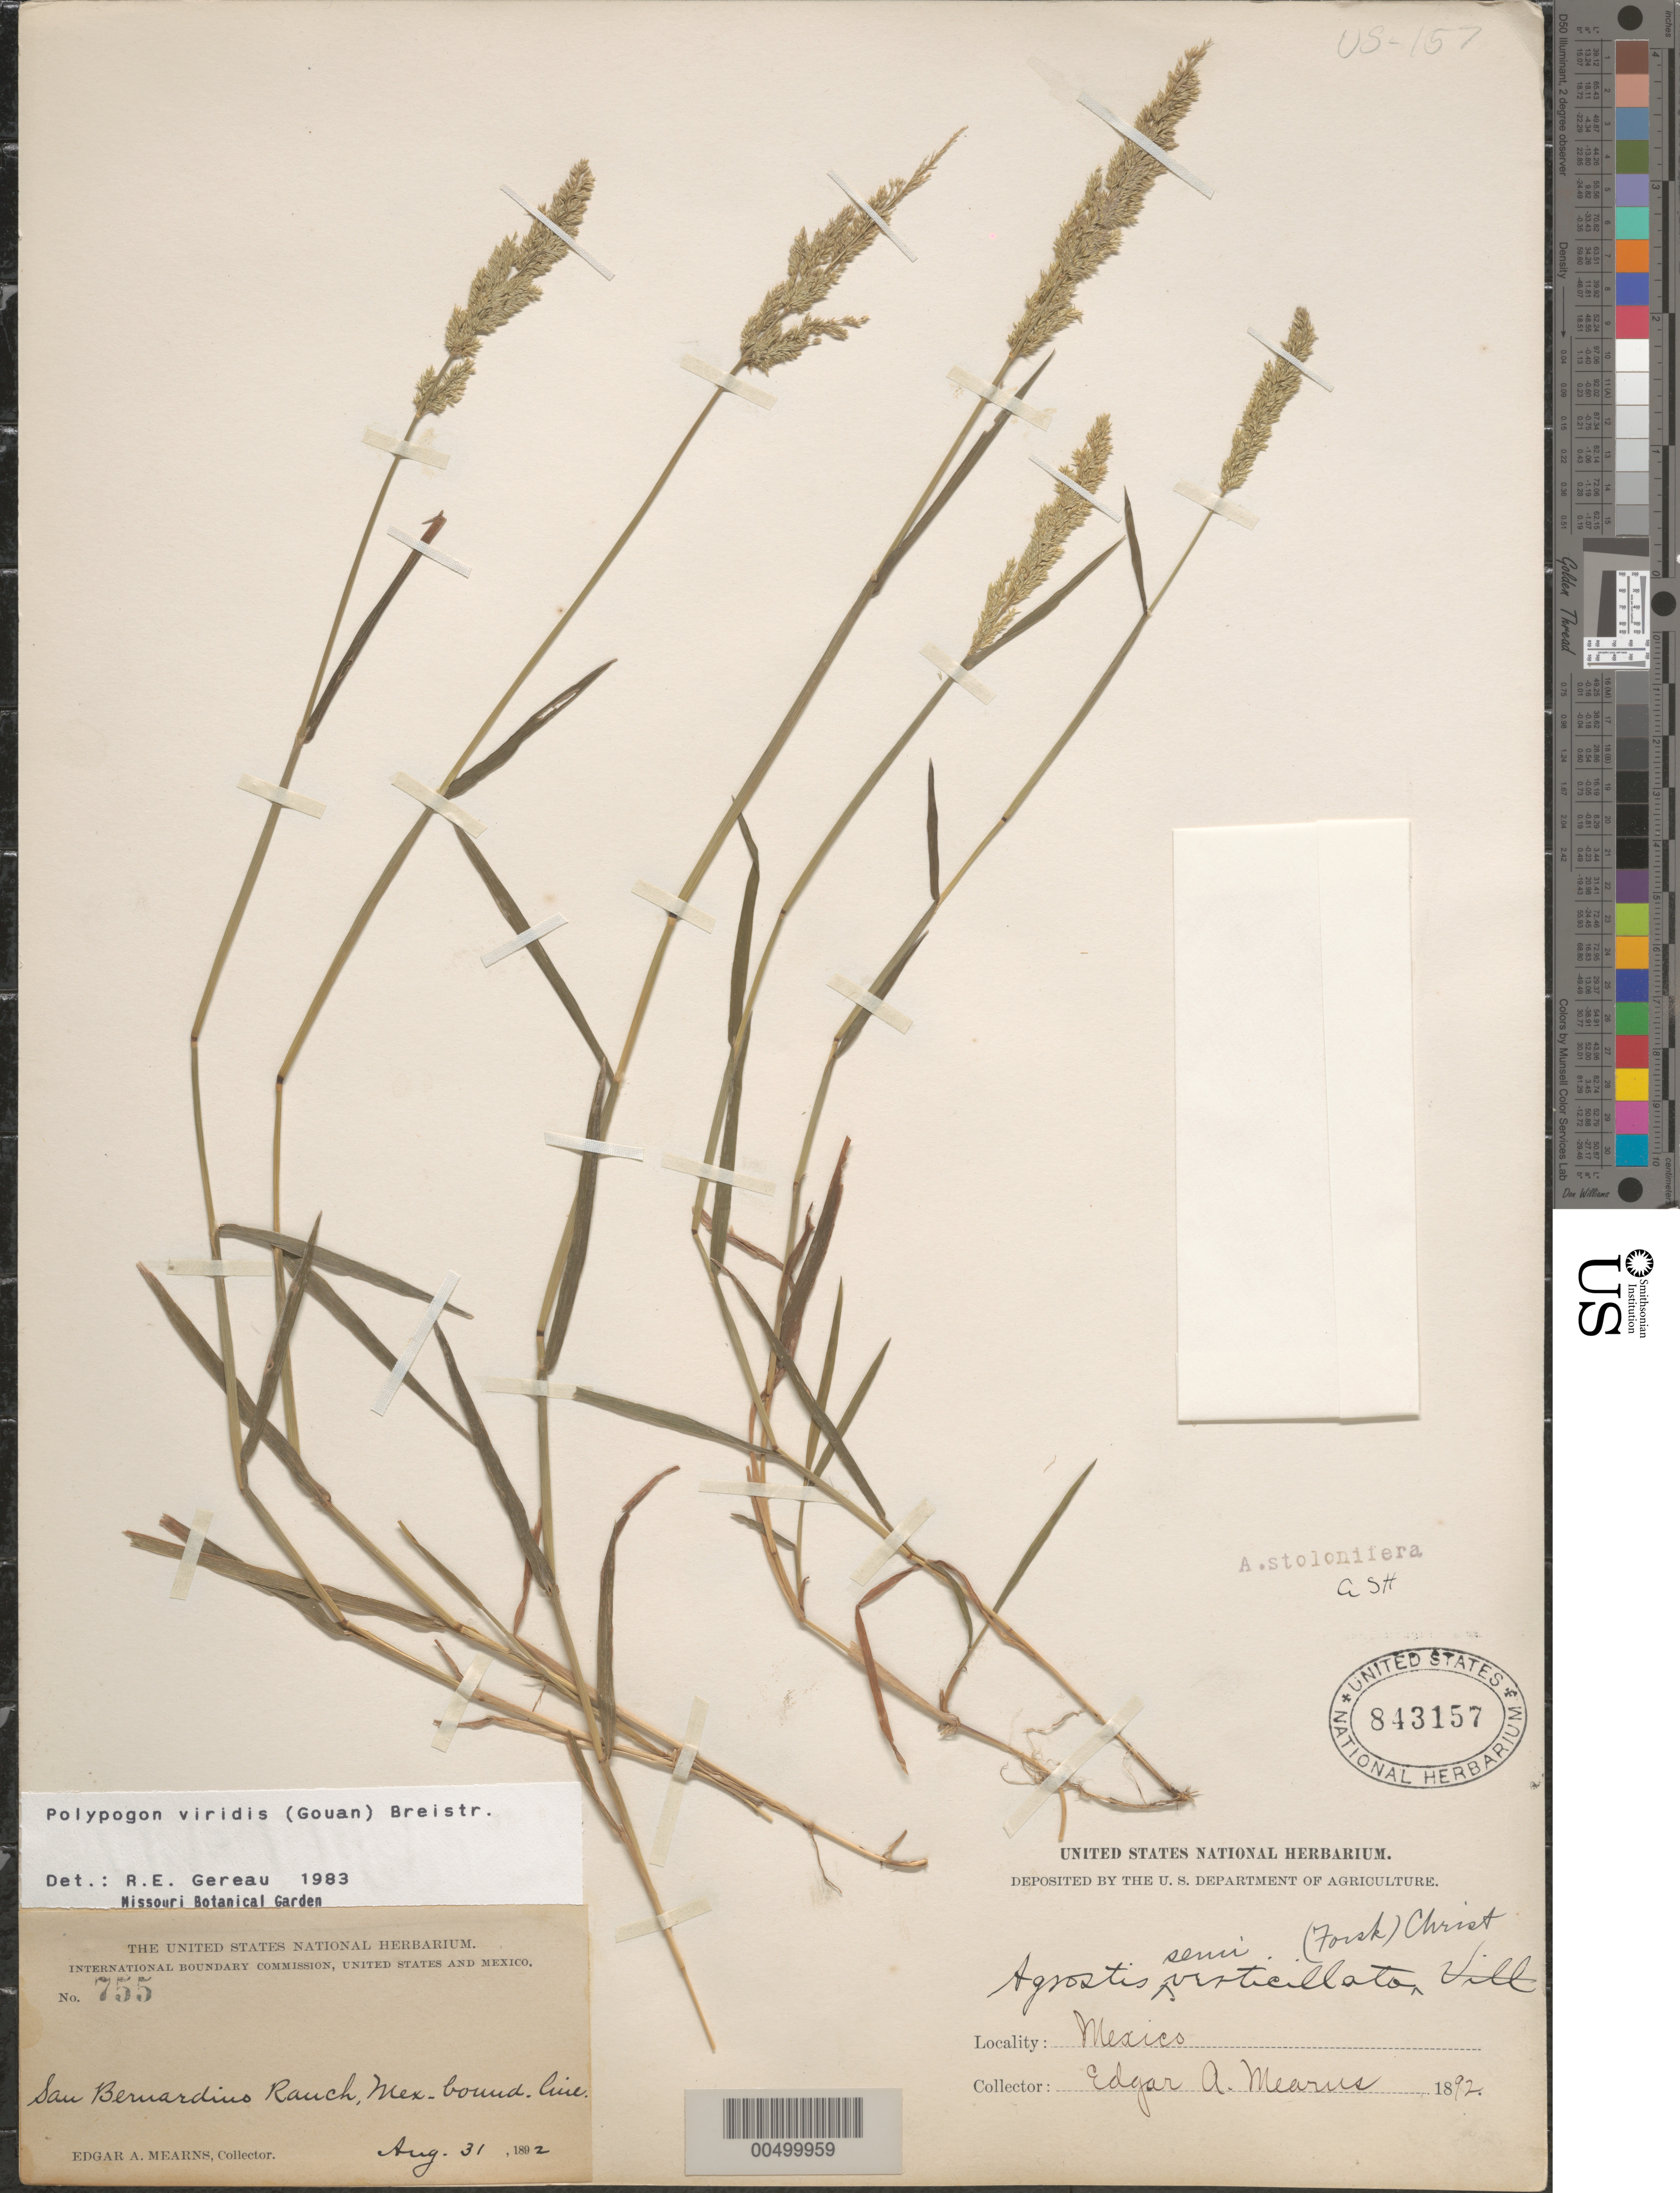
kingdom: Plantae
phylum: Tracheophyta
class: Liliopsida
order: Poales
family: Poaceae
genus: Polypogon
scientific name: Polypogon viridis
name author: (Gouan) Breistroffer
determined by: Gereau, R. E.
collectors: E. A. Mearns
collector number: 755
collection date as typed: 31 Aug 1892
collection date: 1892-08-31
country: Mexico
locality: San Bernardino Ranch, Mexican Boundary Line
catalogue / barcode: US 843157